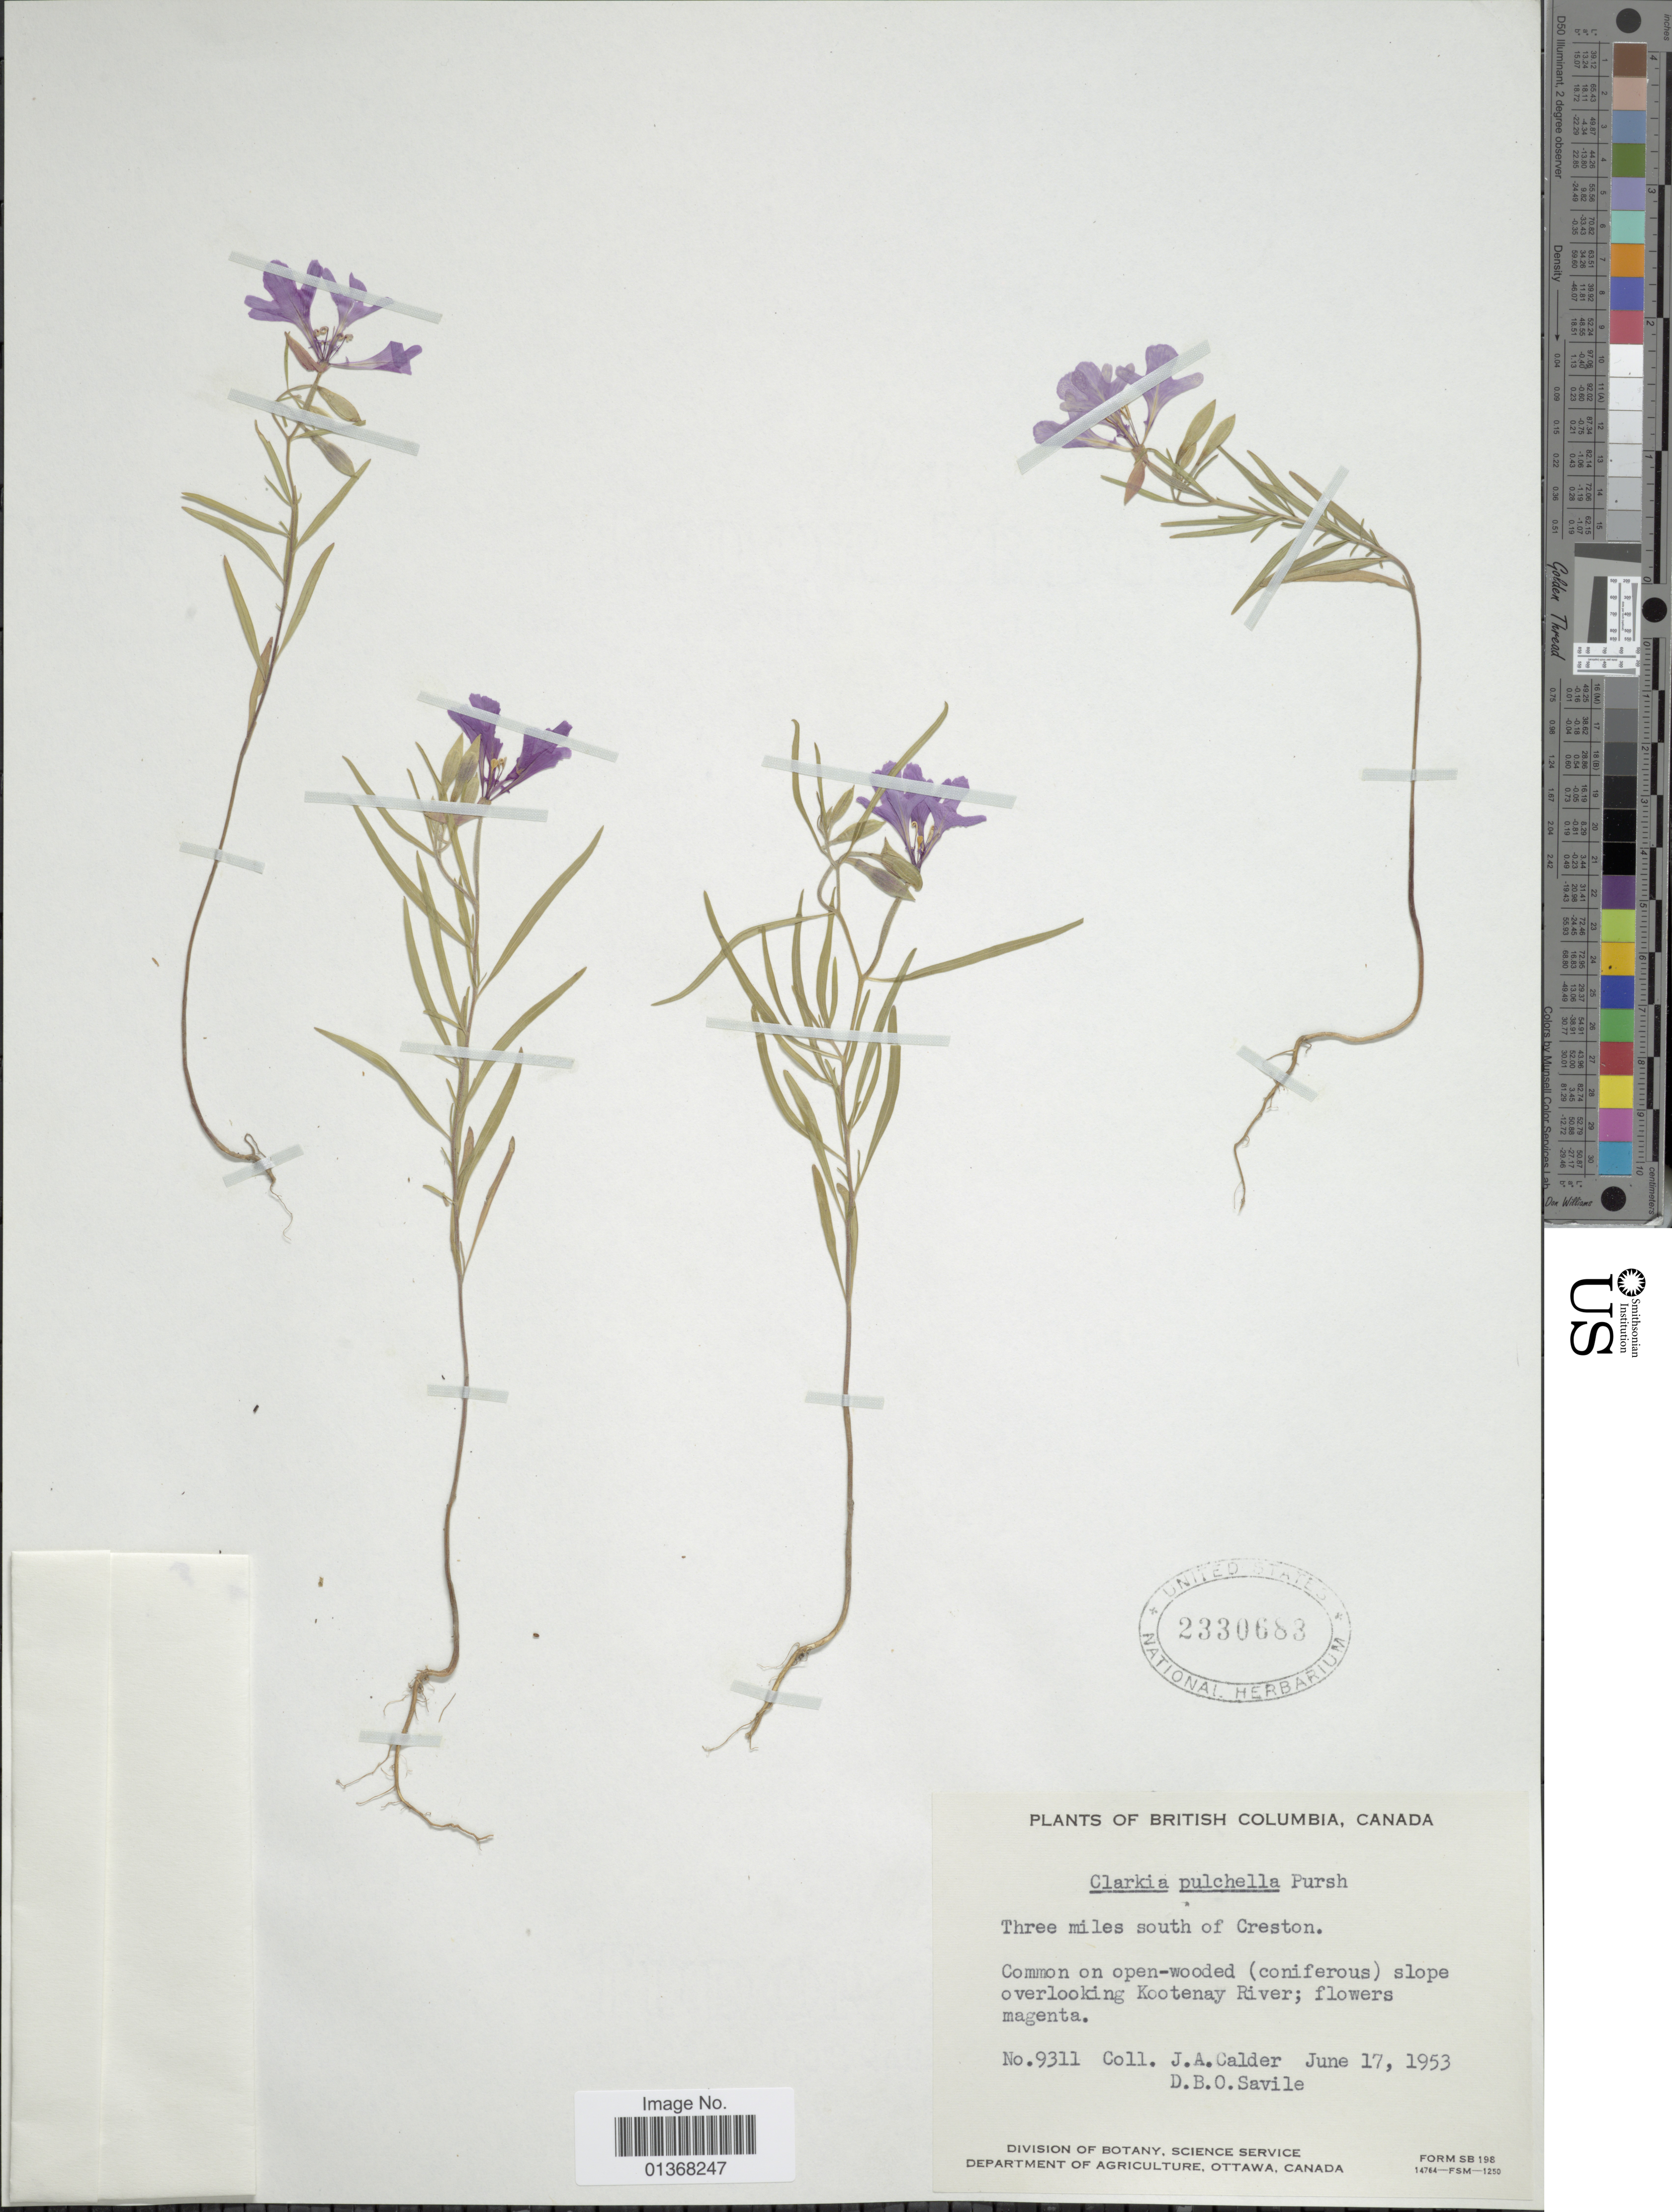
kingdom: Plantae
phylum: Tracheophyta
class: Magnoliopsida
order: Myrtales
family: Onagraceae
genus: Clarkia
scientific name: Clarkia pulchella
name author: Pursh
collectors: J. A. Calder & D. Savile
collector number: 9311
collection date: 1953-06-17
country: Canada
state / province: British Columbia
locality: Three miles south of Creston, slope overlooking Kootenay River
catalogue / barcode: US 2330683